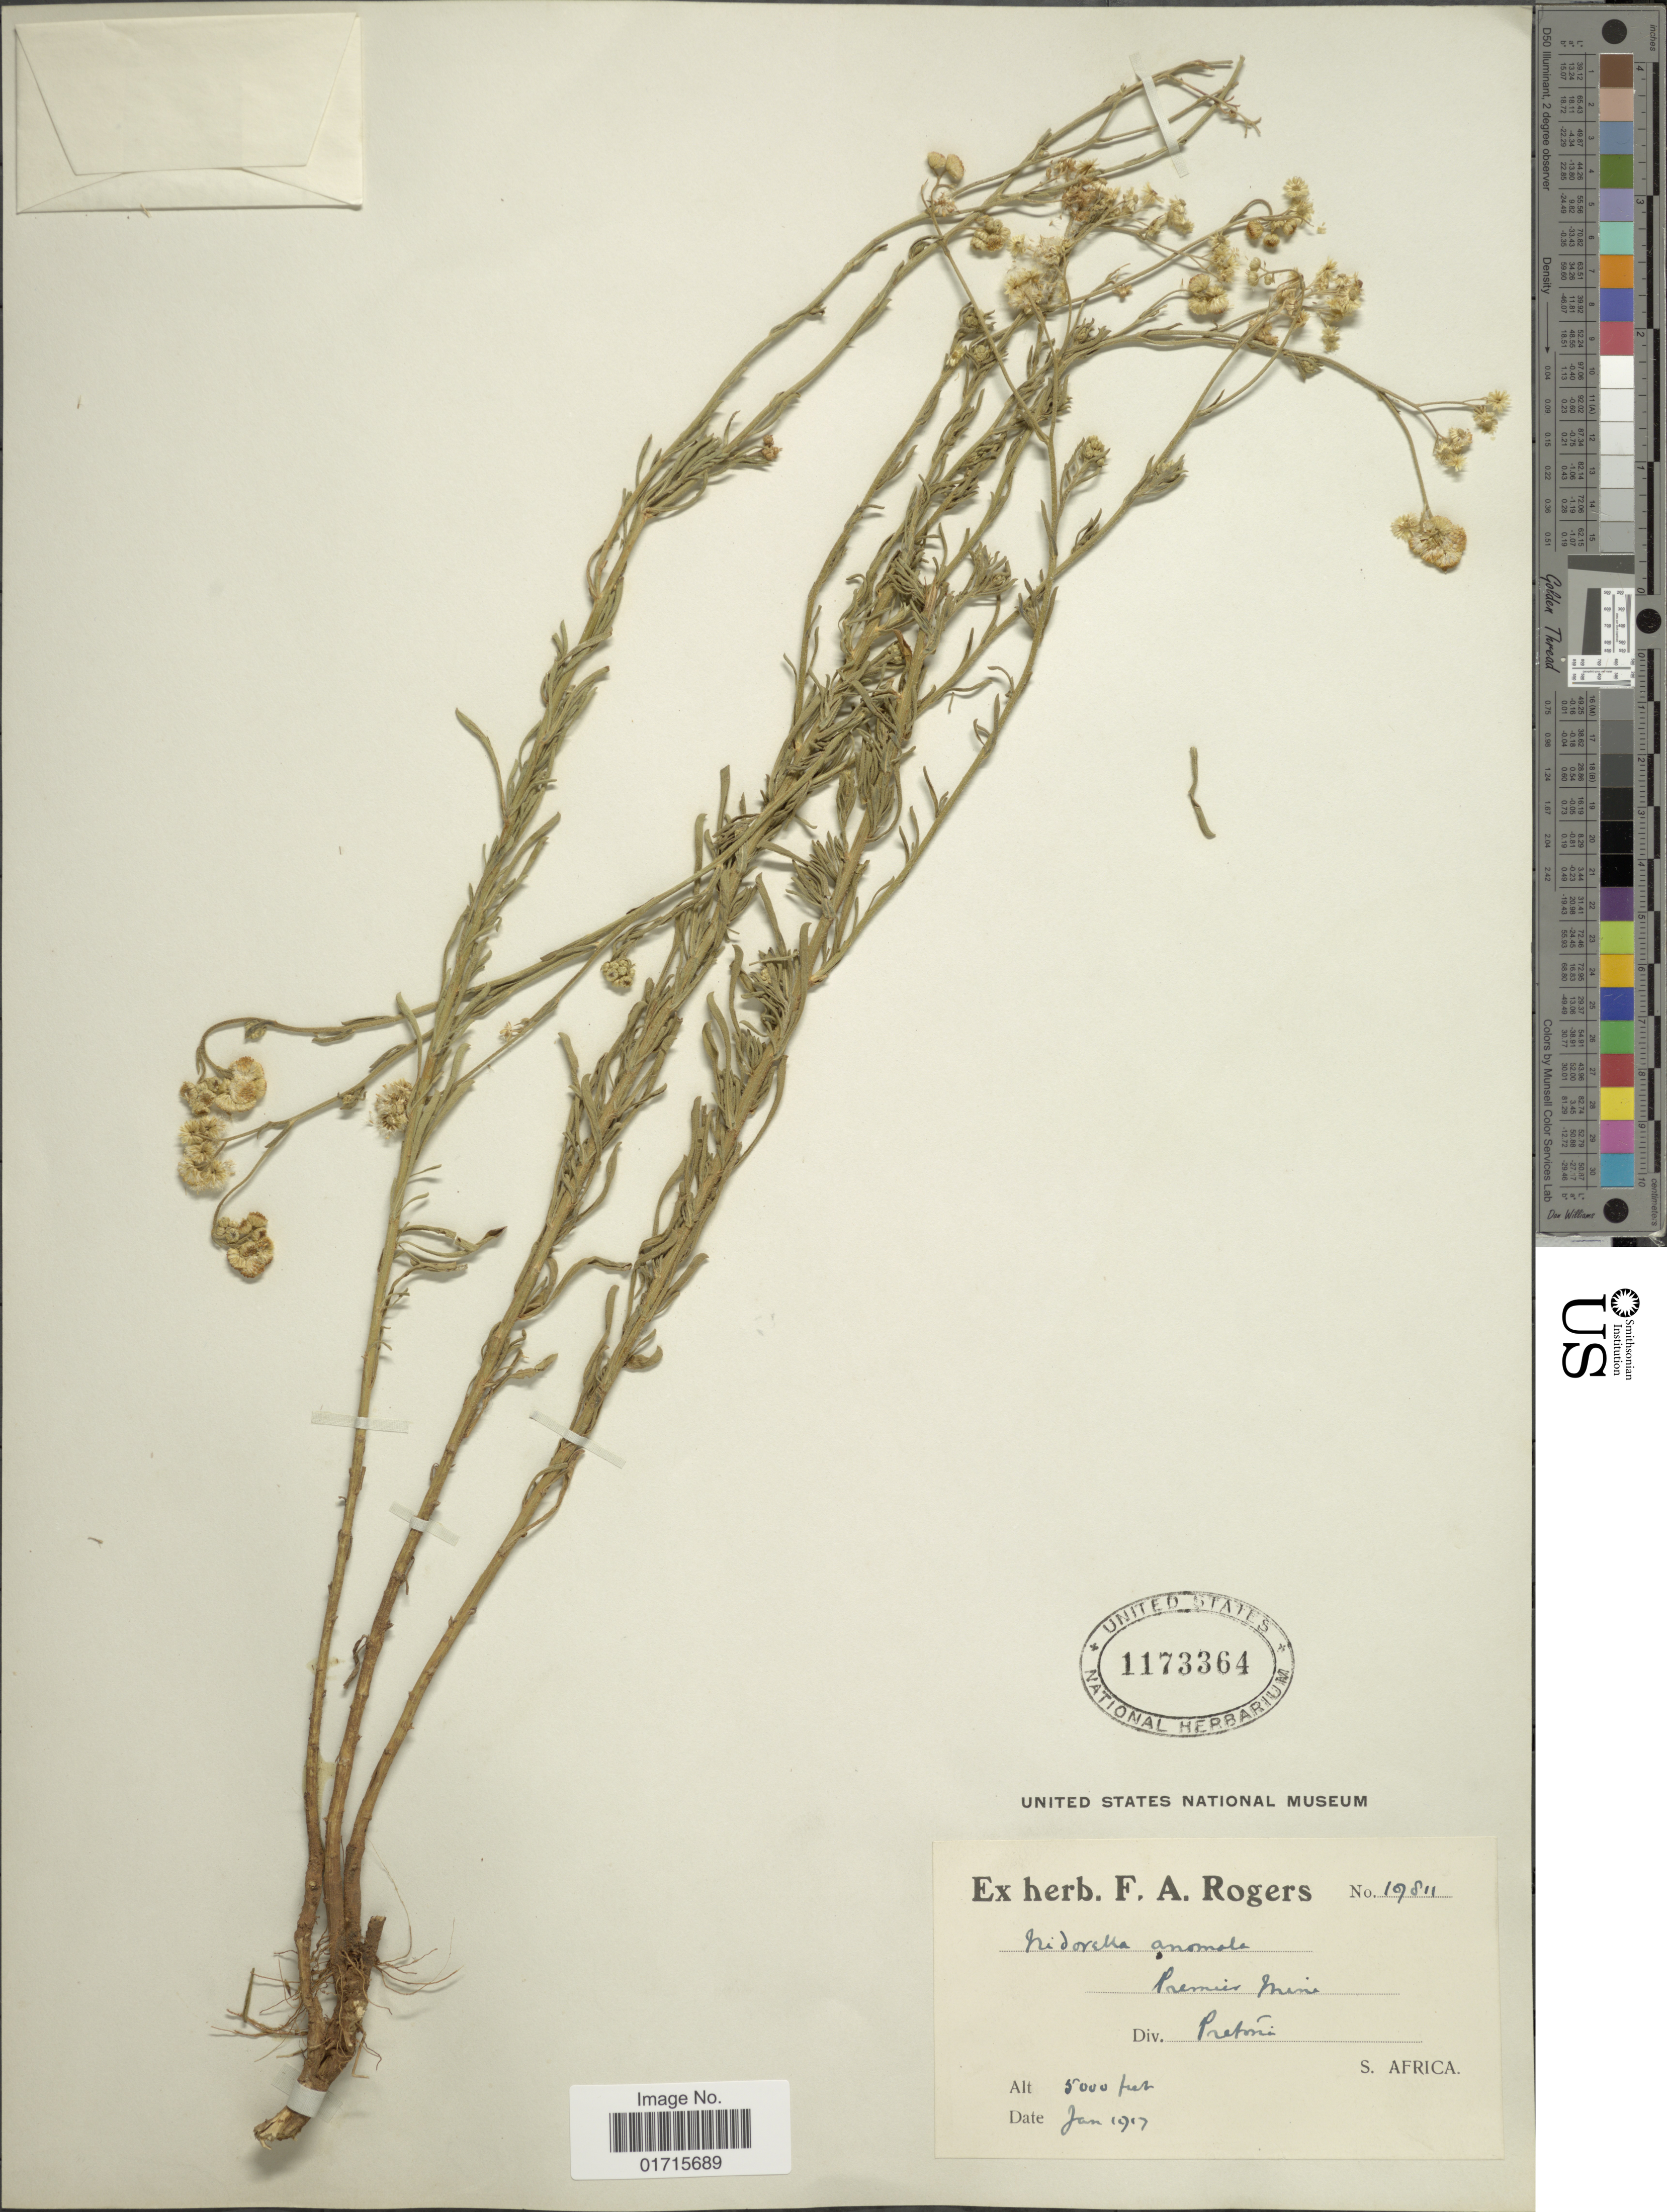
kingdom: Plantae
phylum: Tracheophyta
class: Magnoliopsida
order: Asterales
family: Asteraceae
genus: Nidorella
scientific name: Nidorella anomala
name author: Steetz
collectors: F. A. Rogers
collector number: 107811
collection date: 1917-01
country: South Africa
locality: Div. Pretoria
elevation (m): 1524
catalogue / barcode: US 1173364